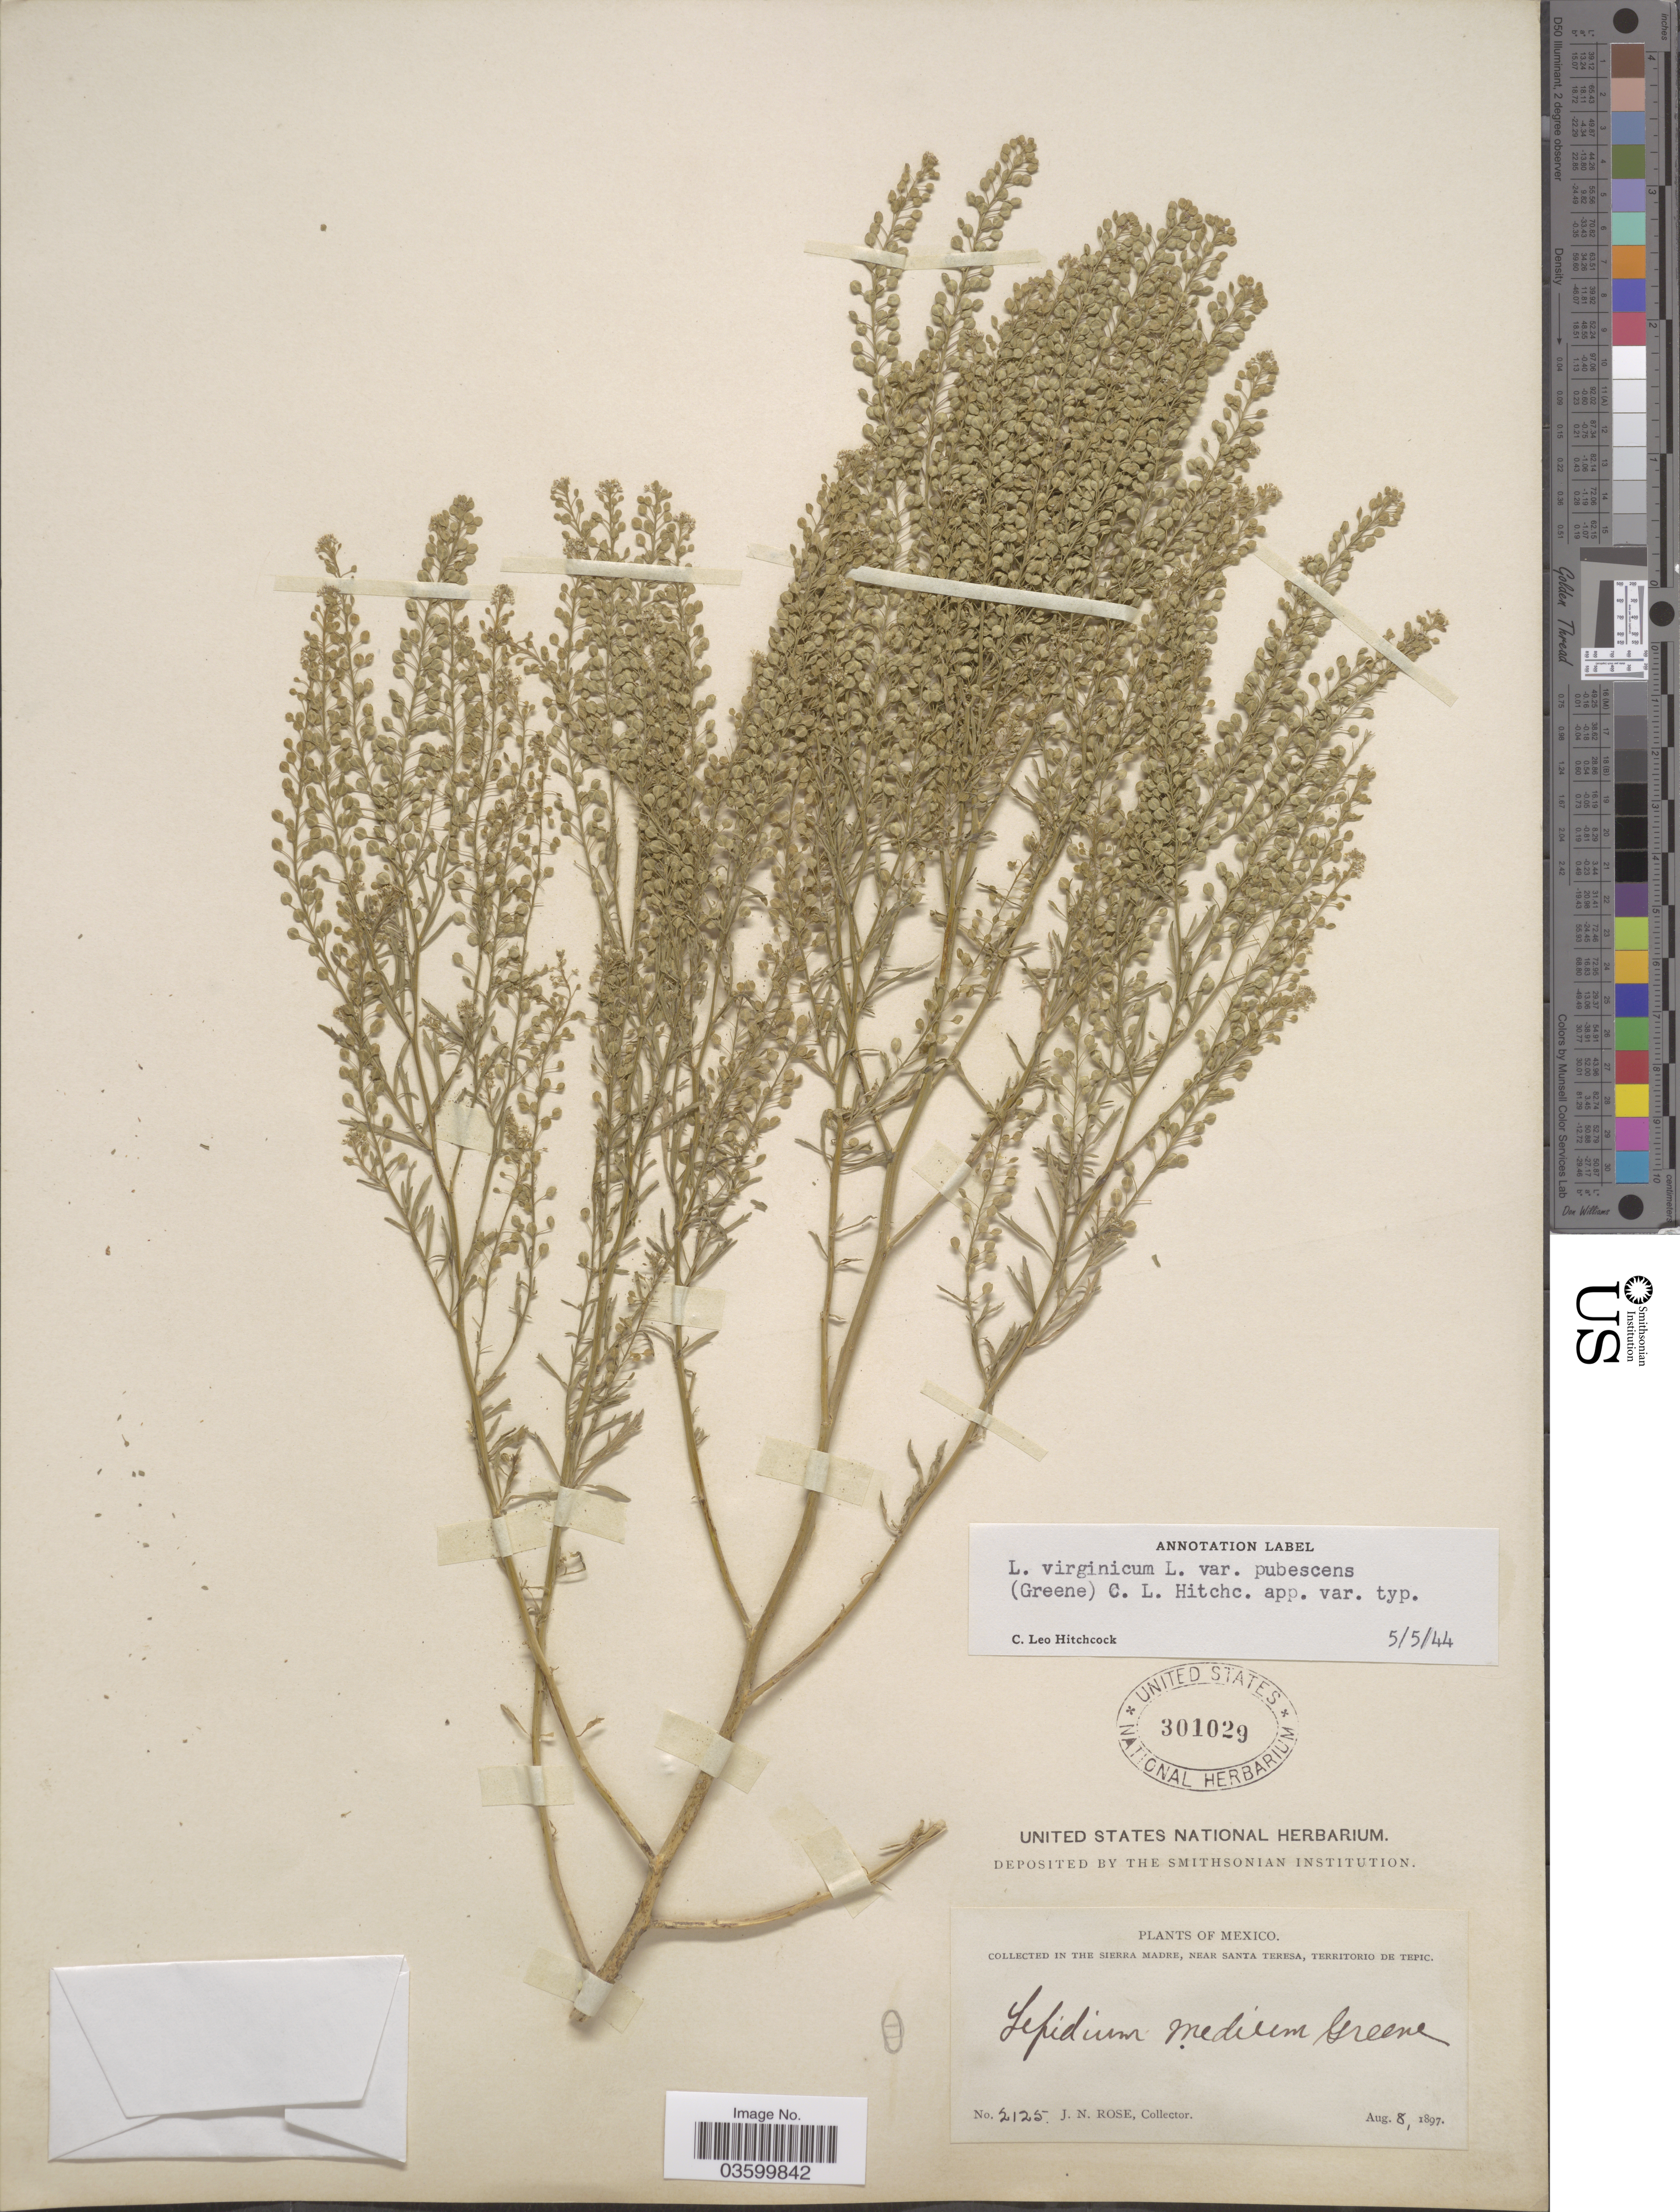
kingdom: Plantae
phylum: Tracheophyta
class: Magnoliopsida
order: Brassicales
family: Brassicaceae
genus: Lepidium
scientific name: Lepidium virginicum var. pubescens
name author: (Greene) C.L. Hitchc.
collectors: J. N. Rose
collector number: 2125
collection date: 1897-08-08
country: Mexico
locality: The Sierra Madre, near Santa Teresa, Territorio de Tepic.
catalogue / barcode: US 301029